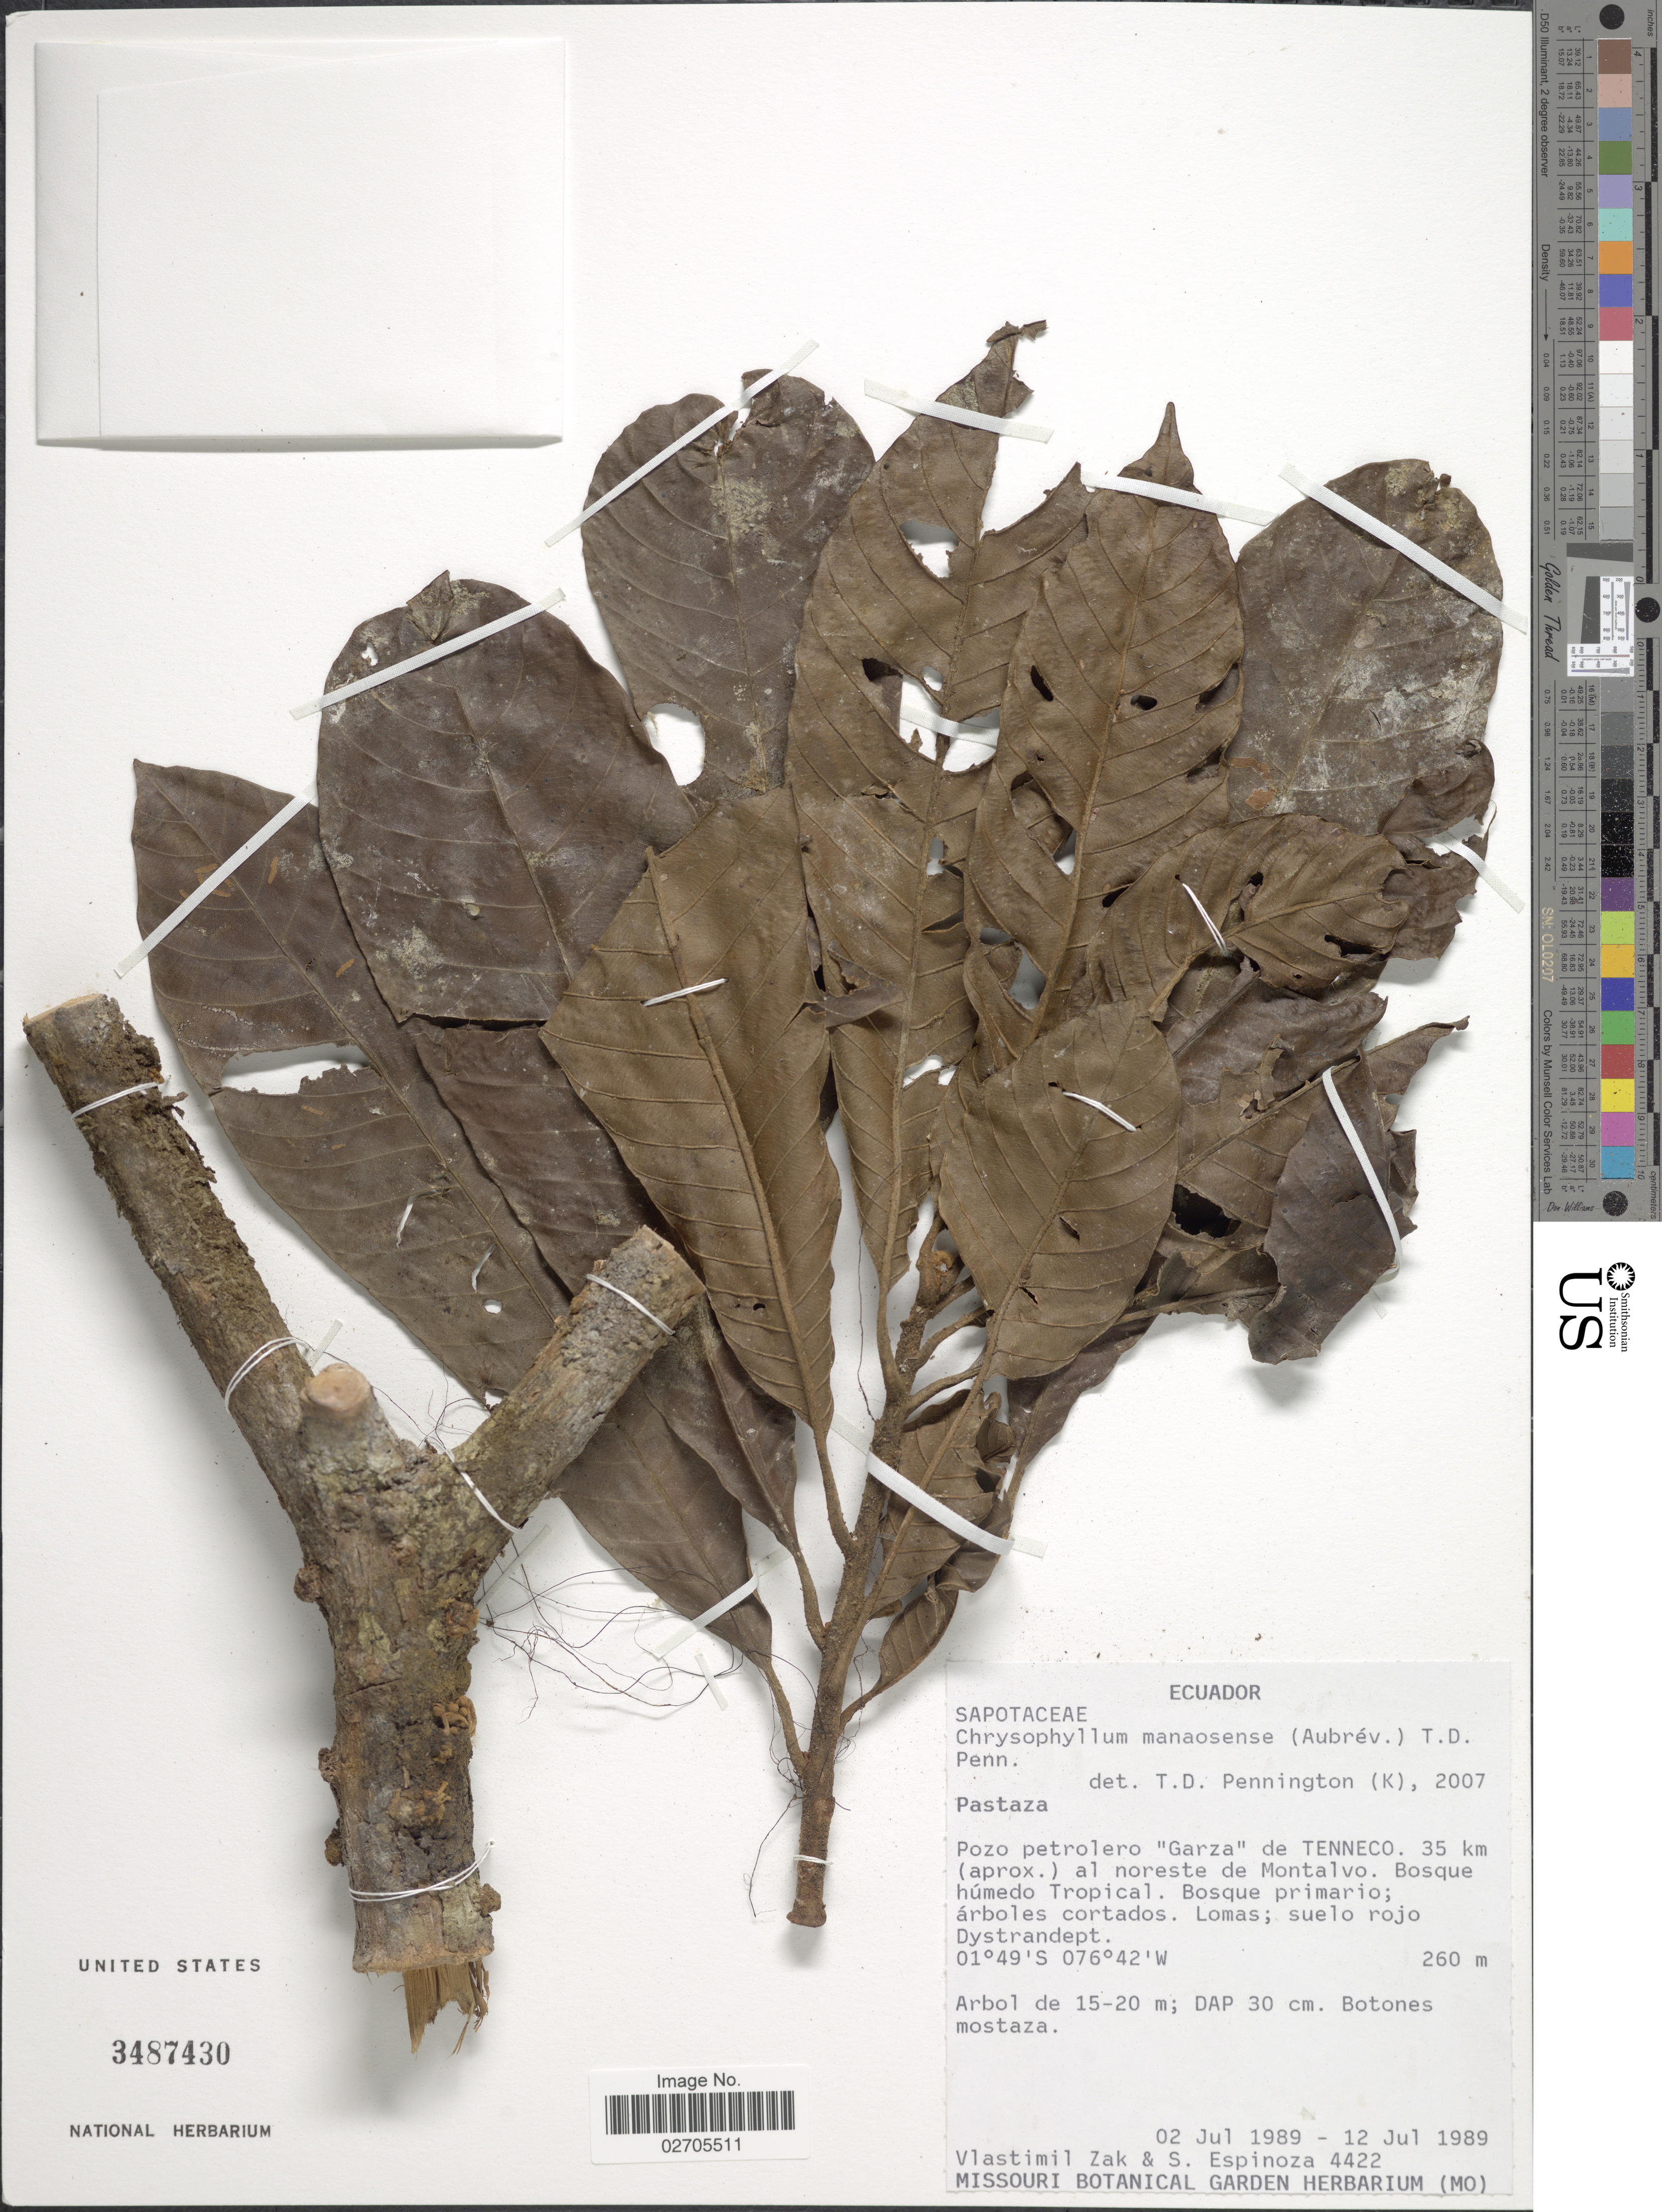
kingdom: Plantae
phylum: Tracheophyta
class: Magnoliopsida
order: Ericales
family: Sapotaceae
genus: Chrysophyllum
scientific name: Chrysophyllum manaosense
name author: (Aubrév.) T.D. Penn.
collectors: V. Zak & S. Espinoza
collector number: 4422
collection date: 1989-07-02/1989-07-12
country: Ecuador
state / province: Pastaza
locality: Pozo petrolero 'Garza' de Tenneco. 35 km (aprox.) al noreste de Montalvo.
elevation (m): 260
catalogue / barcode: US 3487430